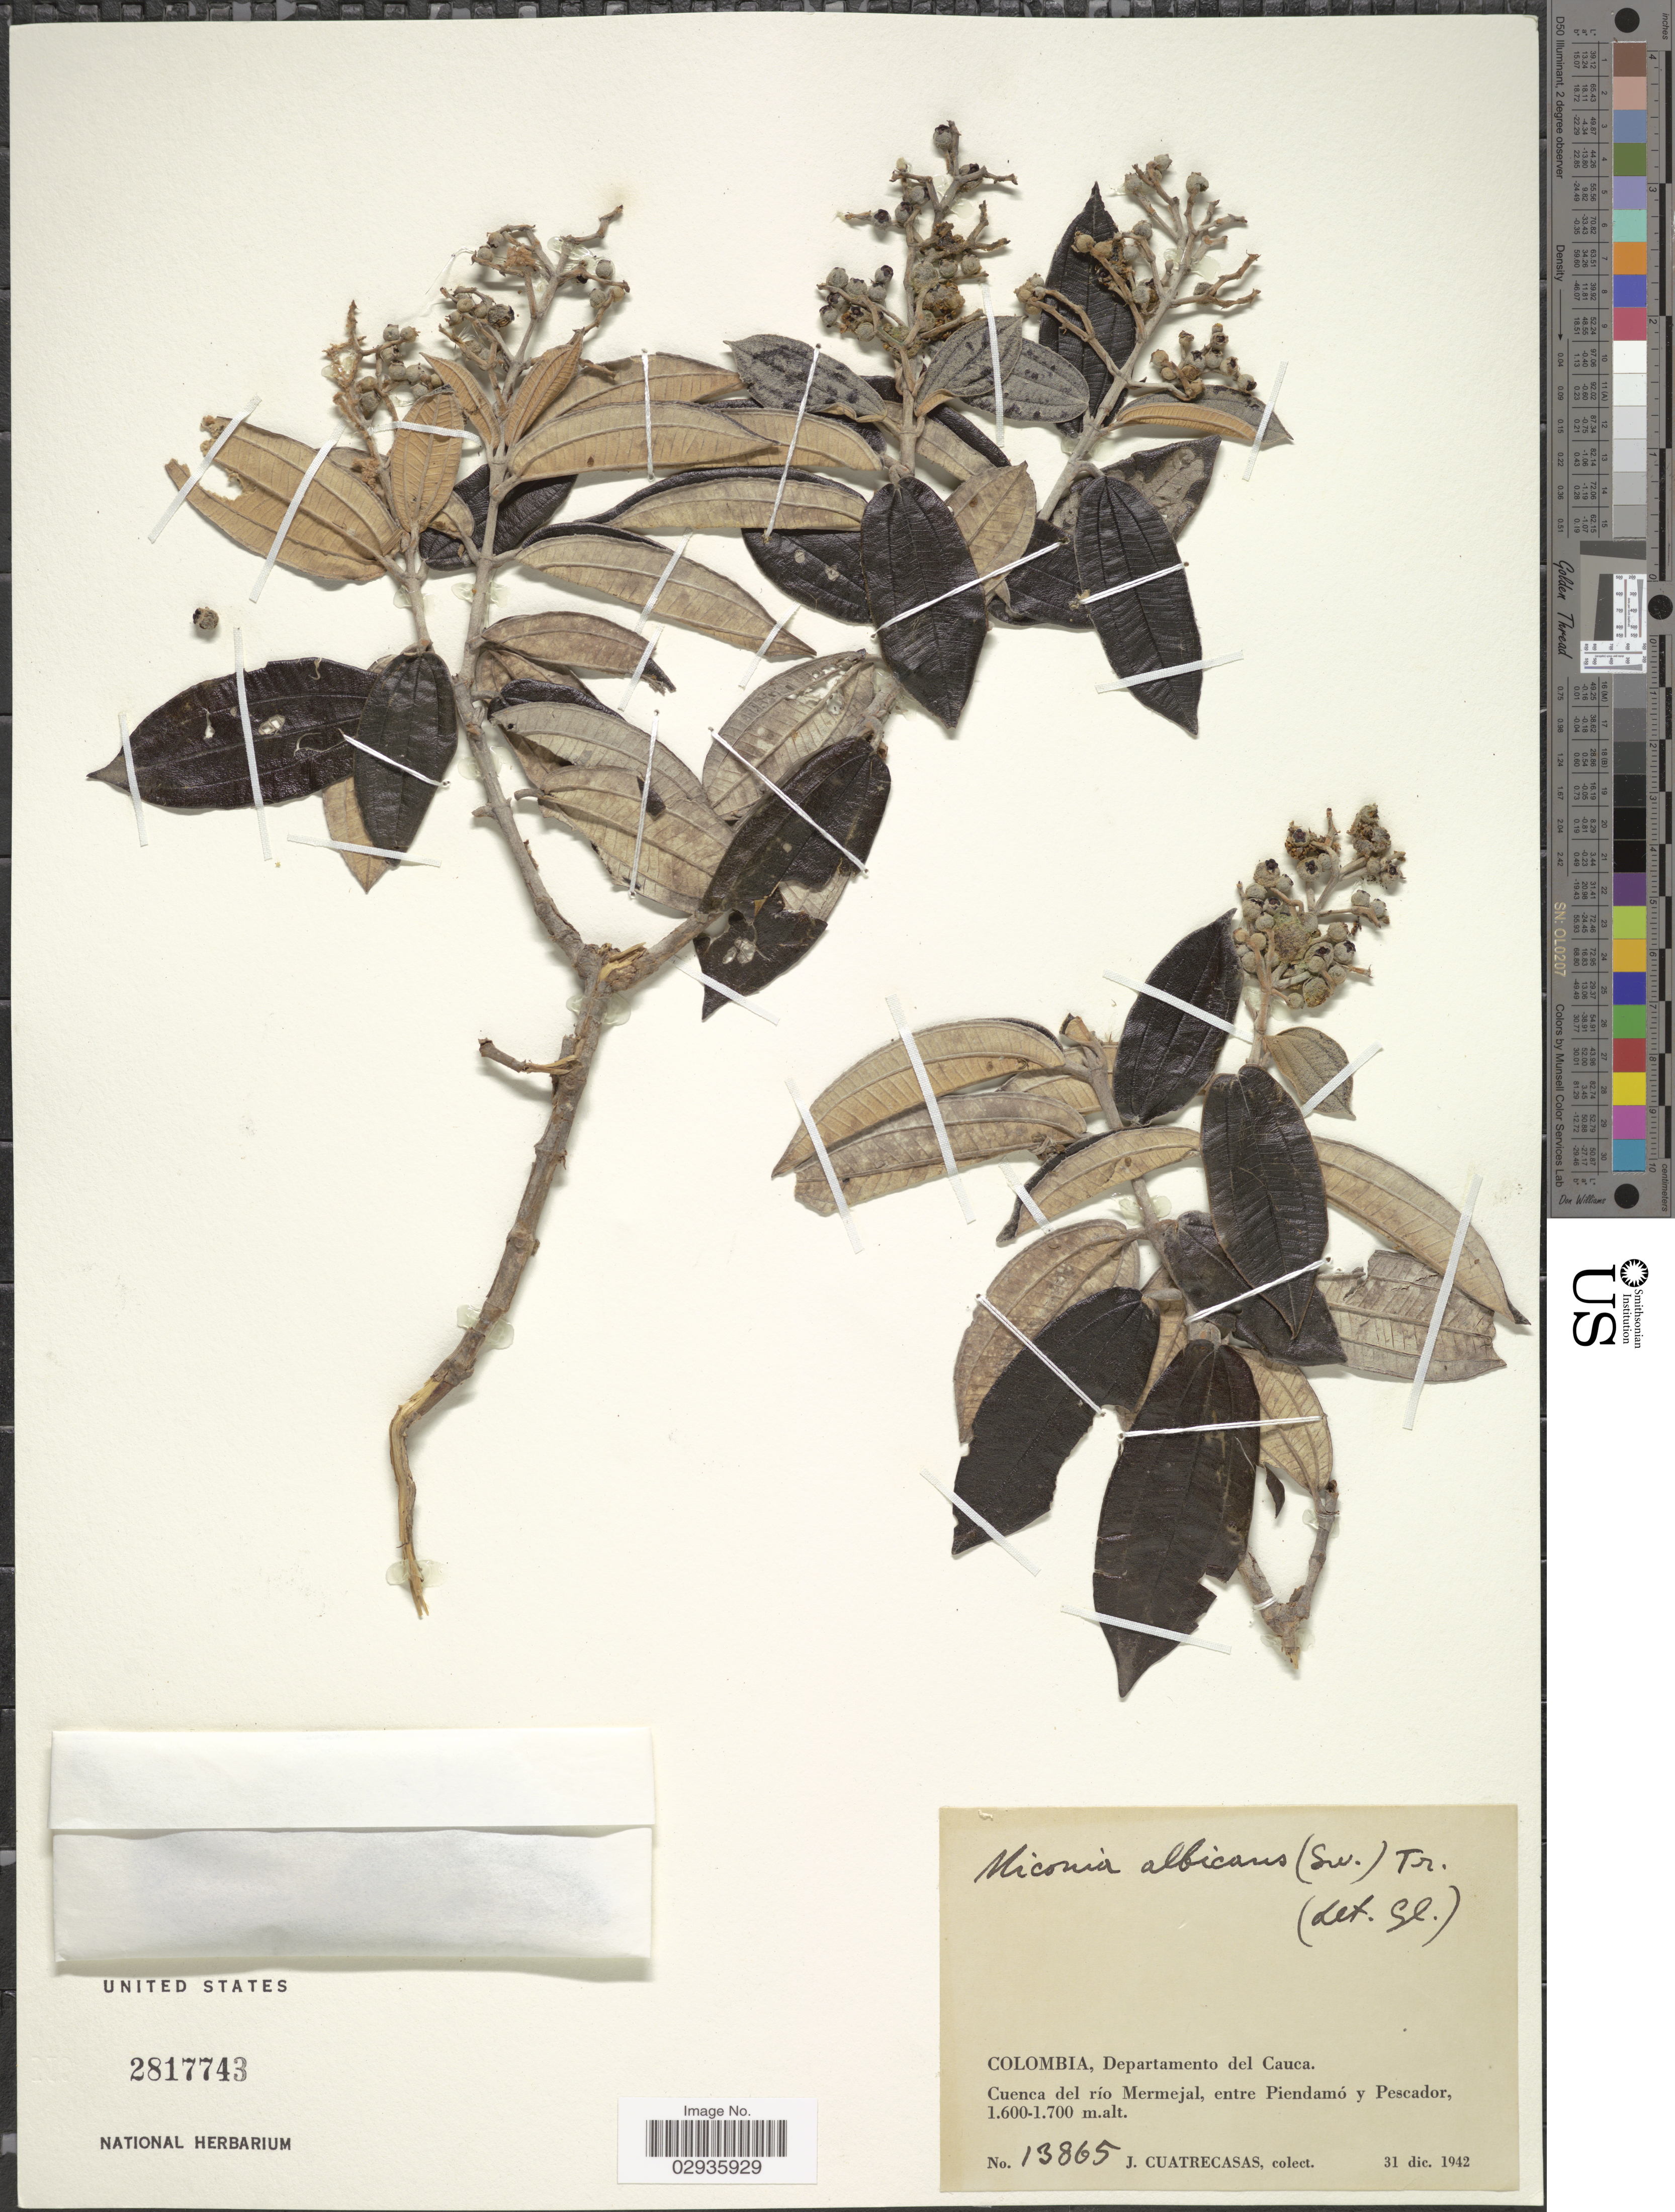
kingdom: Plantae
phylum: Tracheophyta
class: Magnoliopsida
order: Myrtales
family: Melastomataceae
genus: Miconia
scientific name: Miconia albicans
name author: (Sw.) Steud.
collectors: J. Cuatrecasas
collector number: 13865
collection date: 1942-12-31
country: Colombia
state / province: Cauca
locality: Departamento del Cauca, Cuenca del río Mermejal, entre Piendamó y Pescador.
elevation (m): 1600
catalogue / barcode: US 2817743